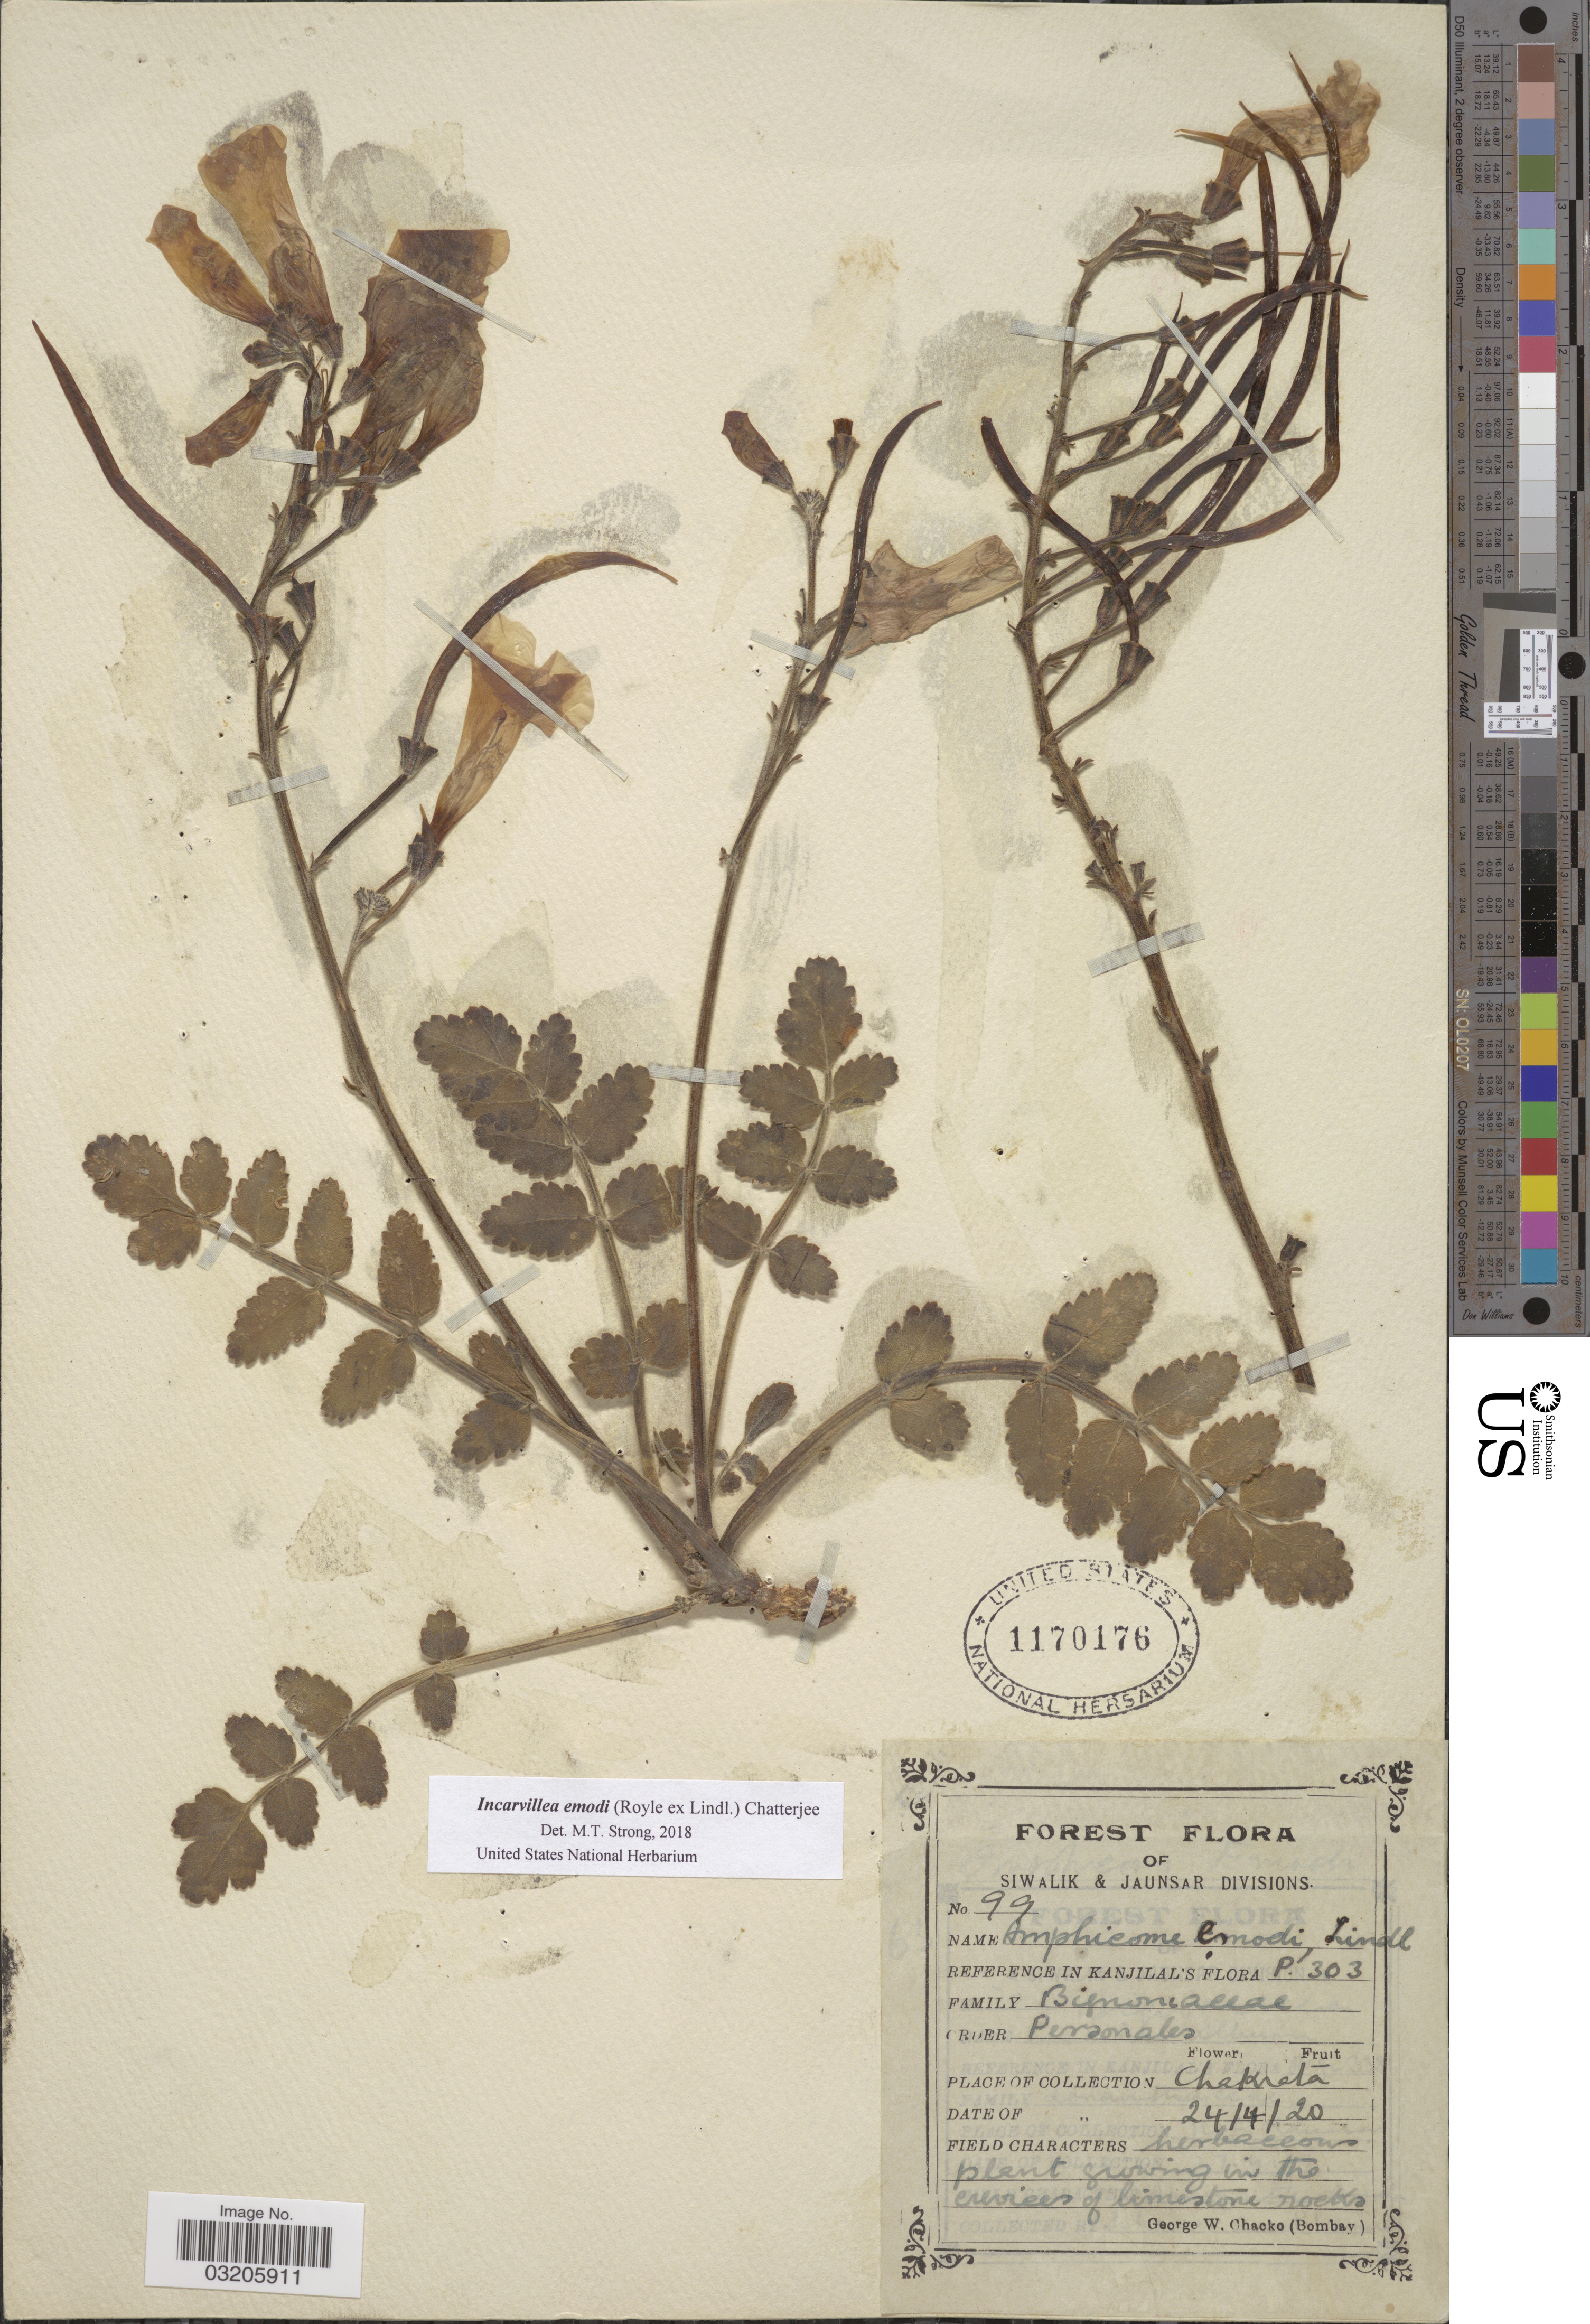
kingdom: Plantae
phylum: Tracheophyta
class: Magnoliopsida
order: Lamiales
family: Bignoniaceae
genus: Incarvillea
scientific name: Incarvillea emodi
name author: Chatterjee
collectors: G. Chacko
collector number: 99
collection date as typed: Transcribed d/m/y: 24/4/20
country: India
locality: Siwalik & Jaunsar Divisions. Chakrata.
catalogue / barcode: US 1170176